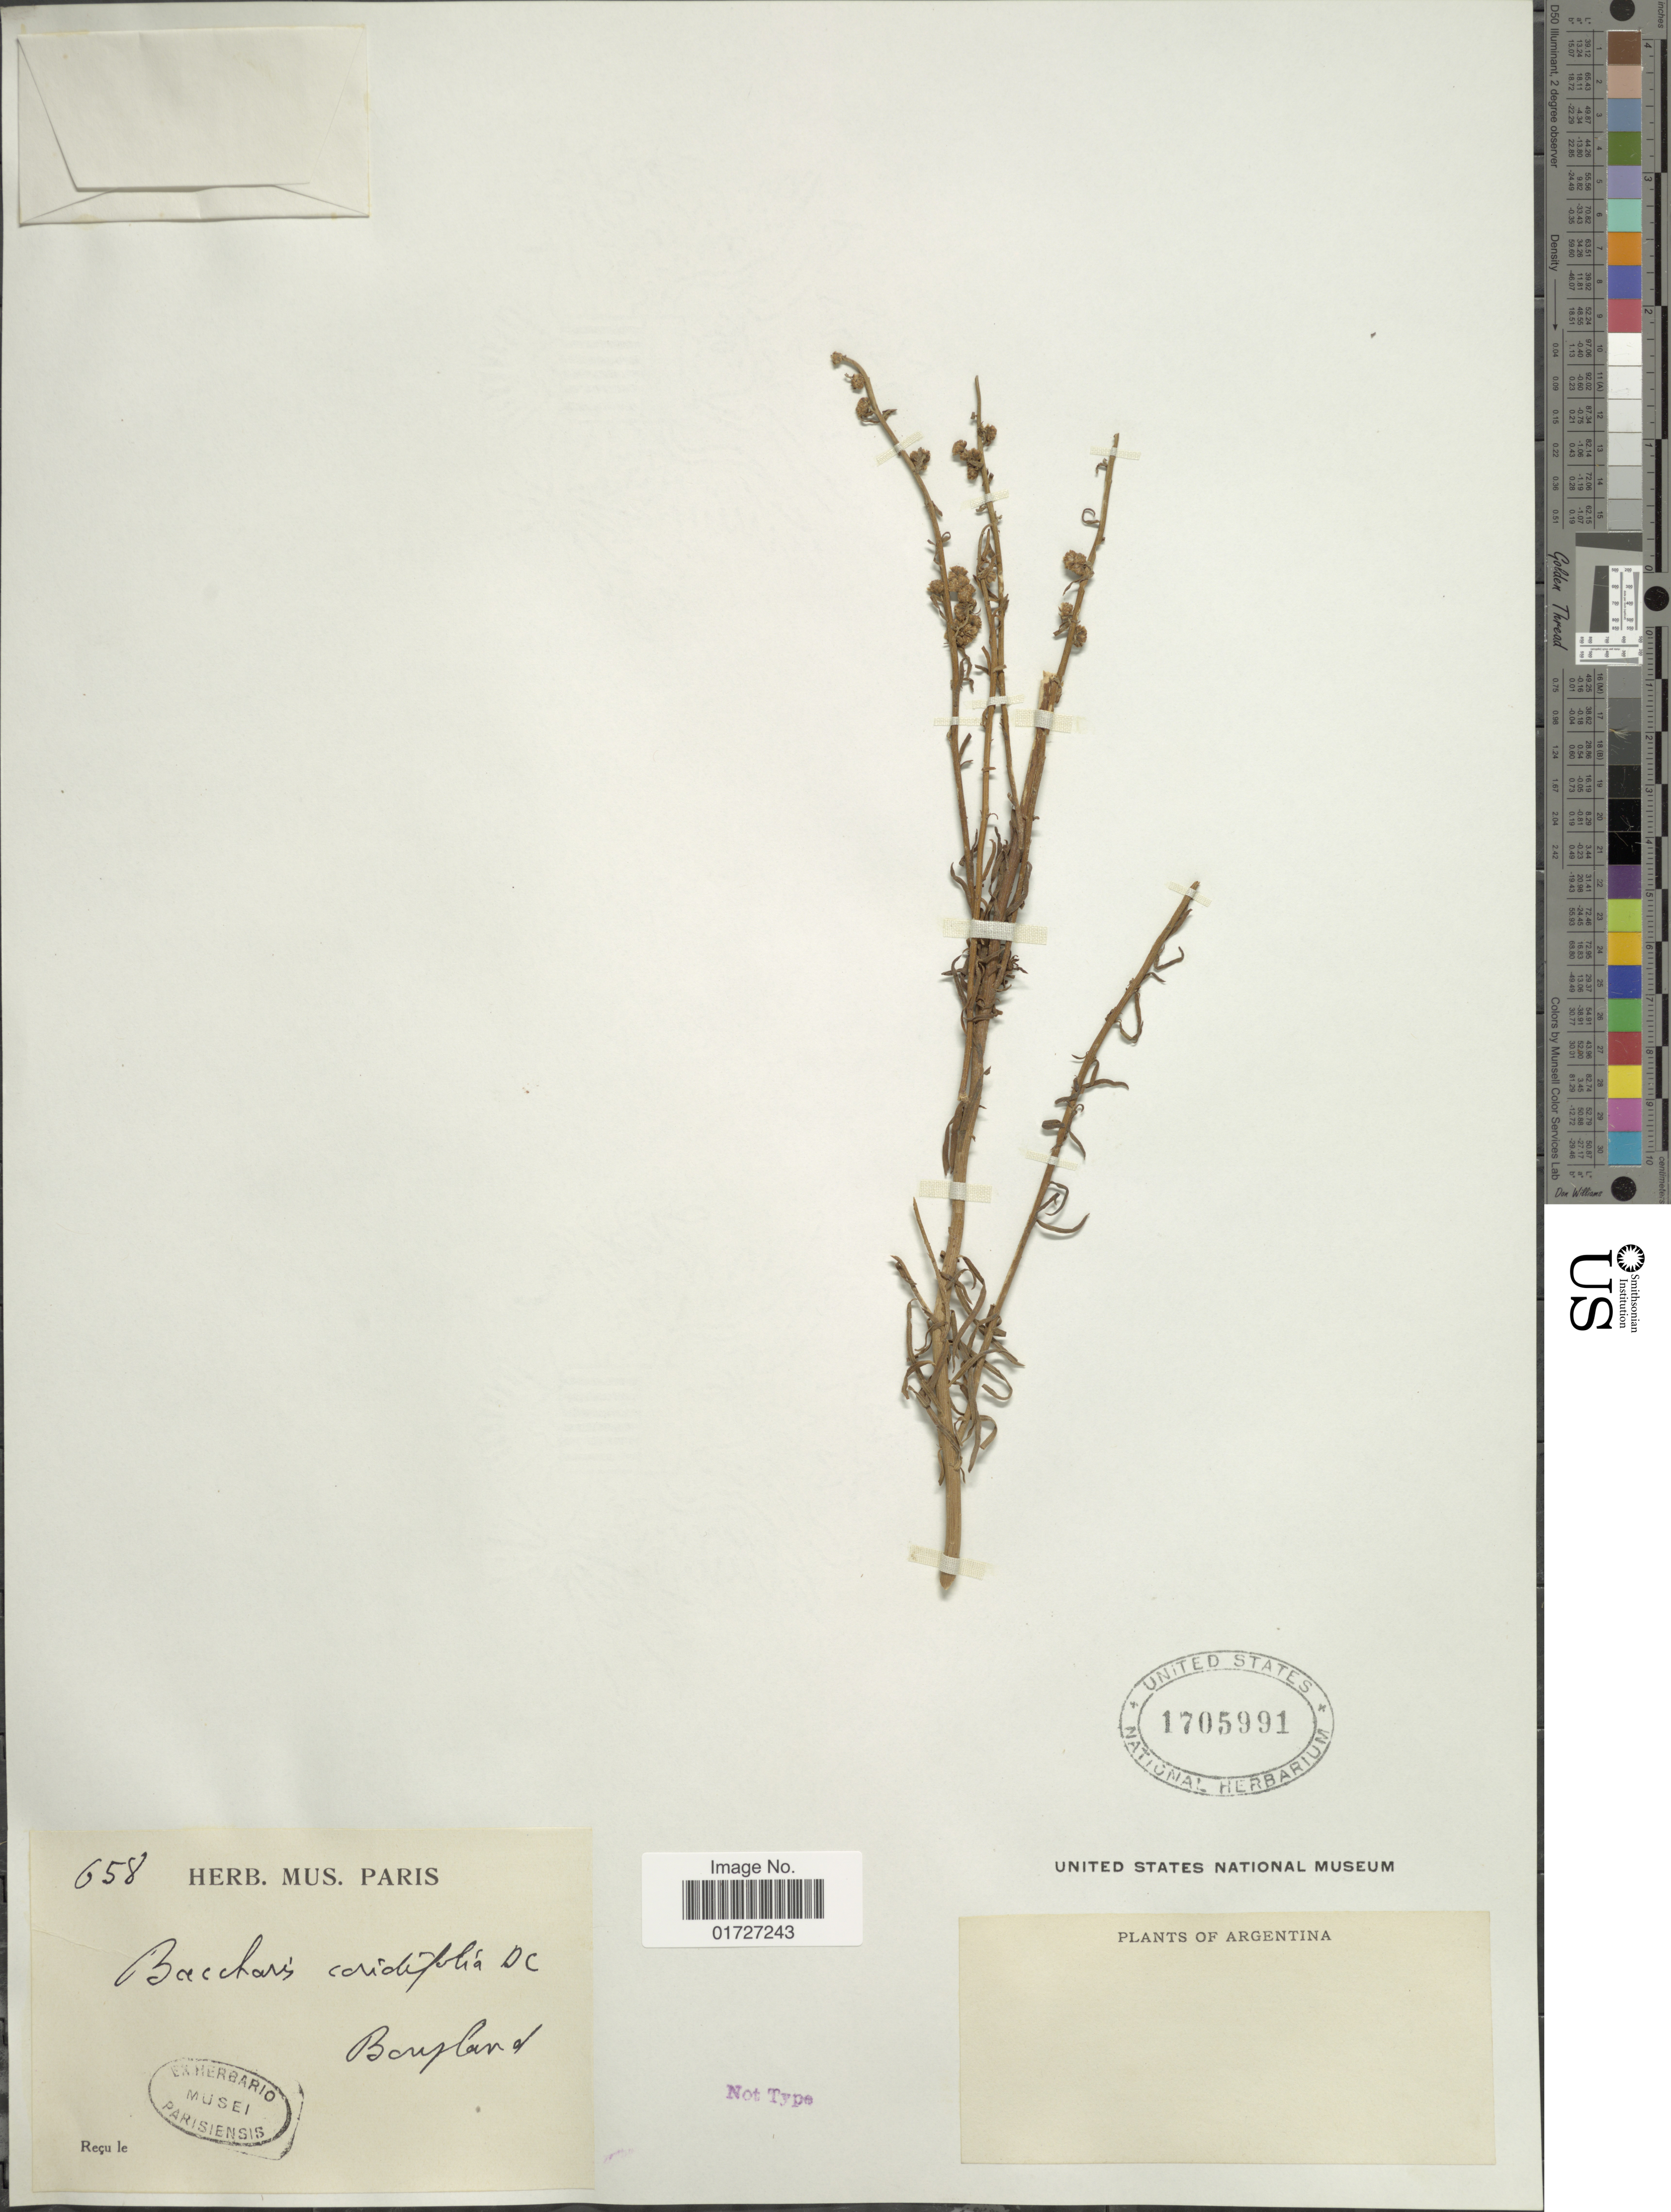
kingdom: Plantae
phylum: Tracheophyta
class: Magnoliopsida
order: Asterales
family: Asteraceae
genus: Baccharis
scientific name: Baccharis coridifolia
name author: DC.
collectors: A. J. A. Bonpland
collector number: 658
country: Argentina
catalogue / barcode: US 1705991